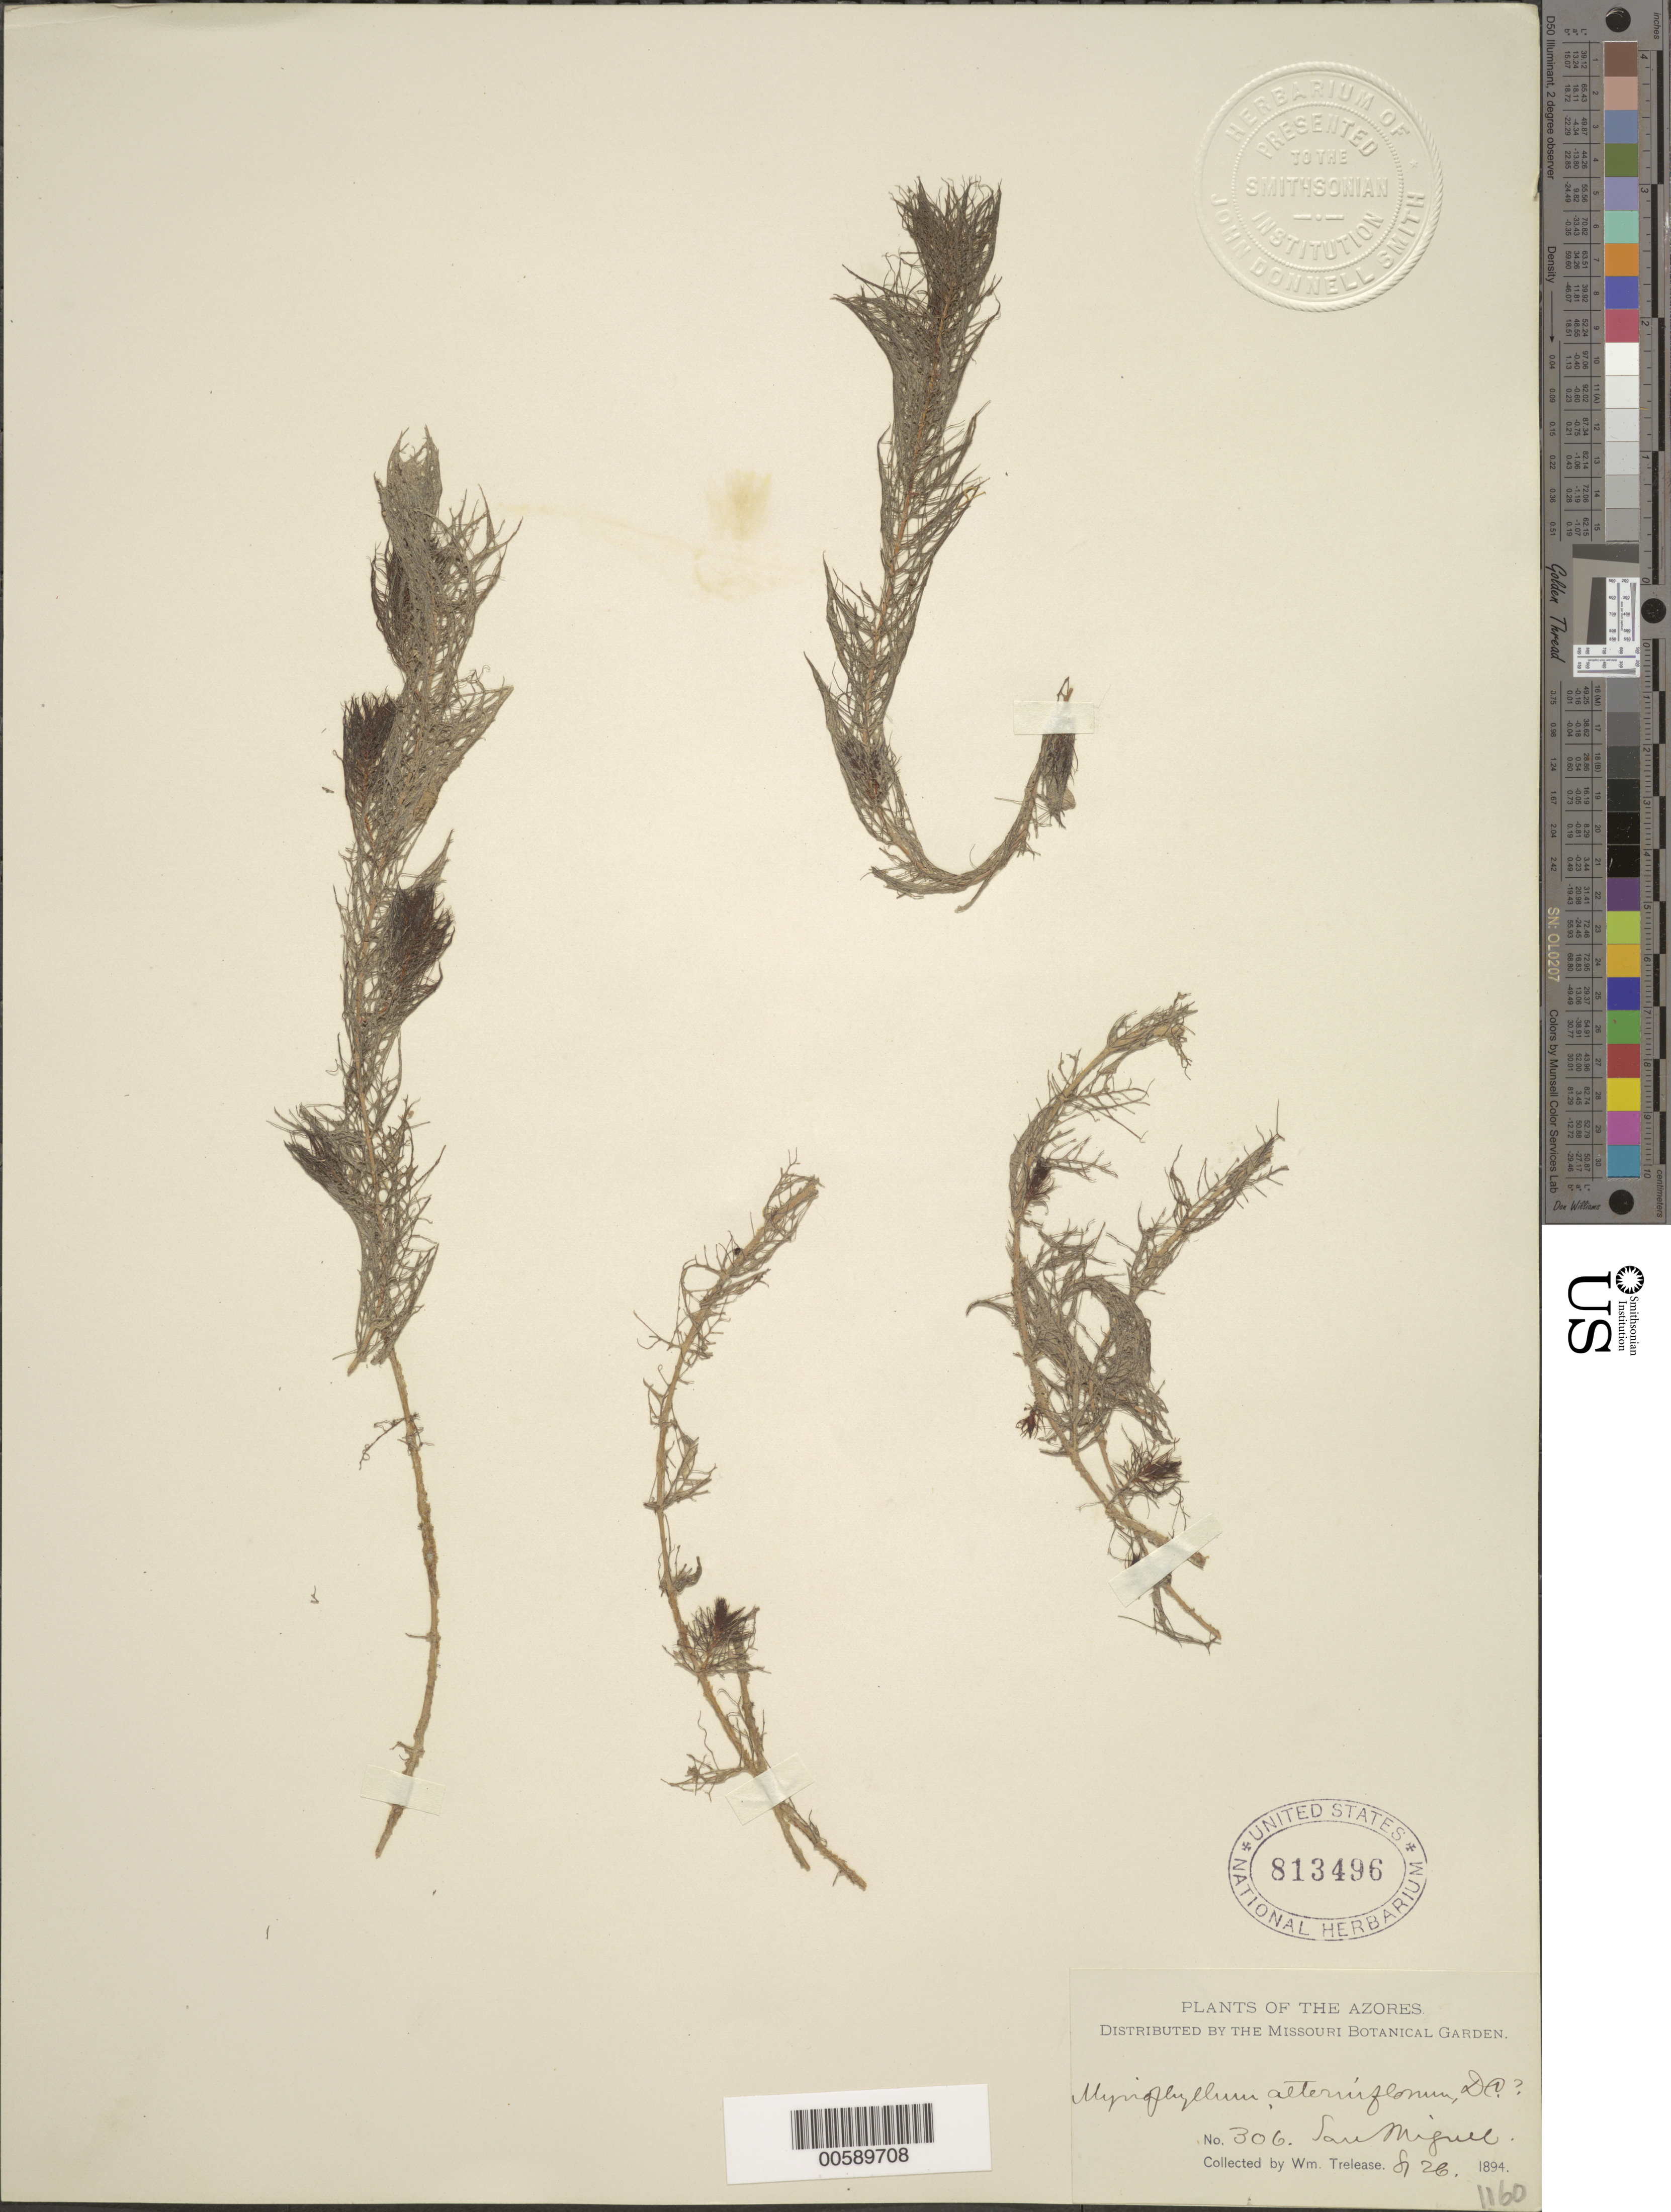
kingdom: Plantae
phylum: Tracheophyta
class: Magnoliopsida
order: Saxifragales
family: Haloragaceae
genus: Myriophyllum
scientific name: Myriophyllum alterniflorum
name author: DC.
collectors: W. Trelease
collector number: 306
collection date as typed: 26 Aug 1894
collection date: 1894-08-26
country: Portugal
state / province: Azores (Aut. Reg.)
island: São Miguel Island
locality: San Miguel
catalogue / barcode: US 813496